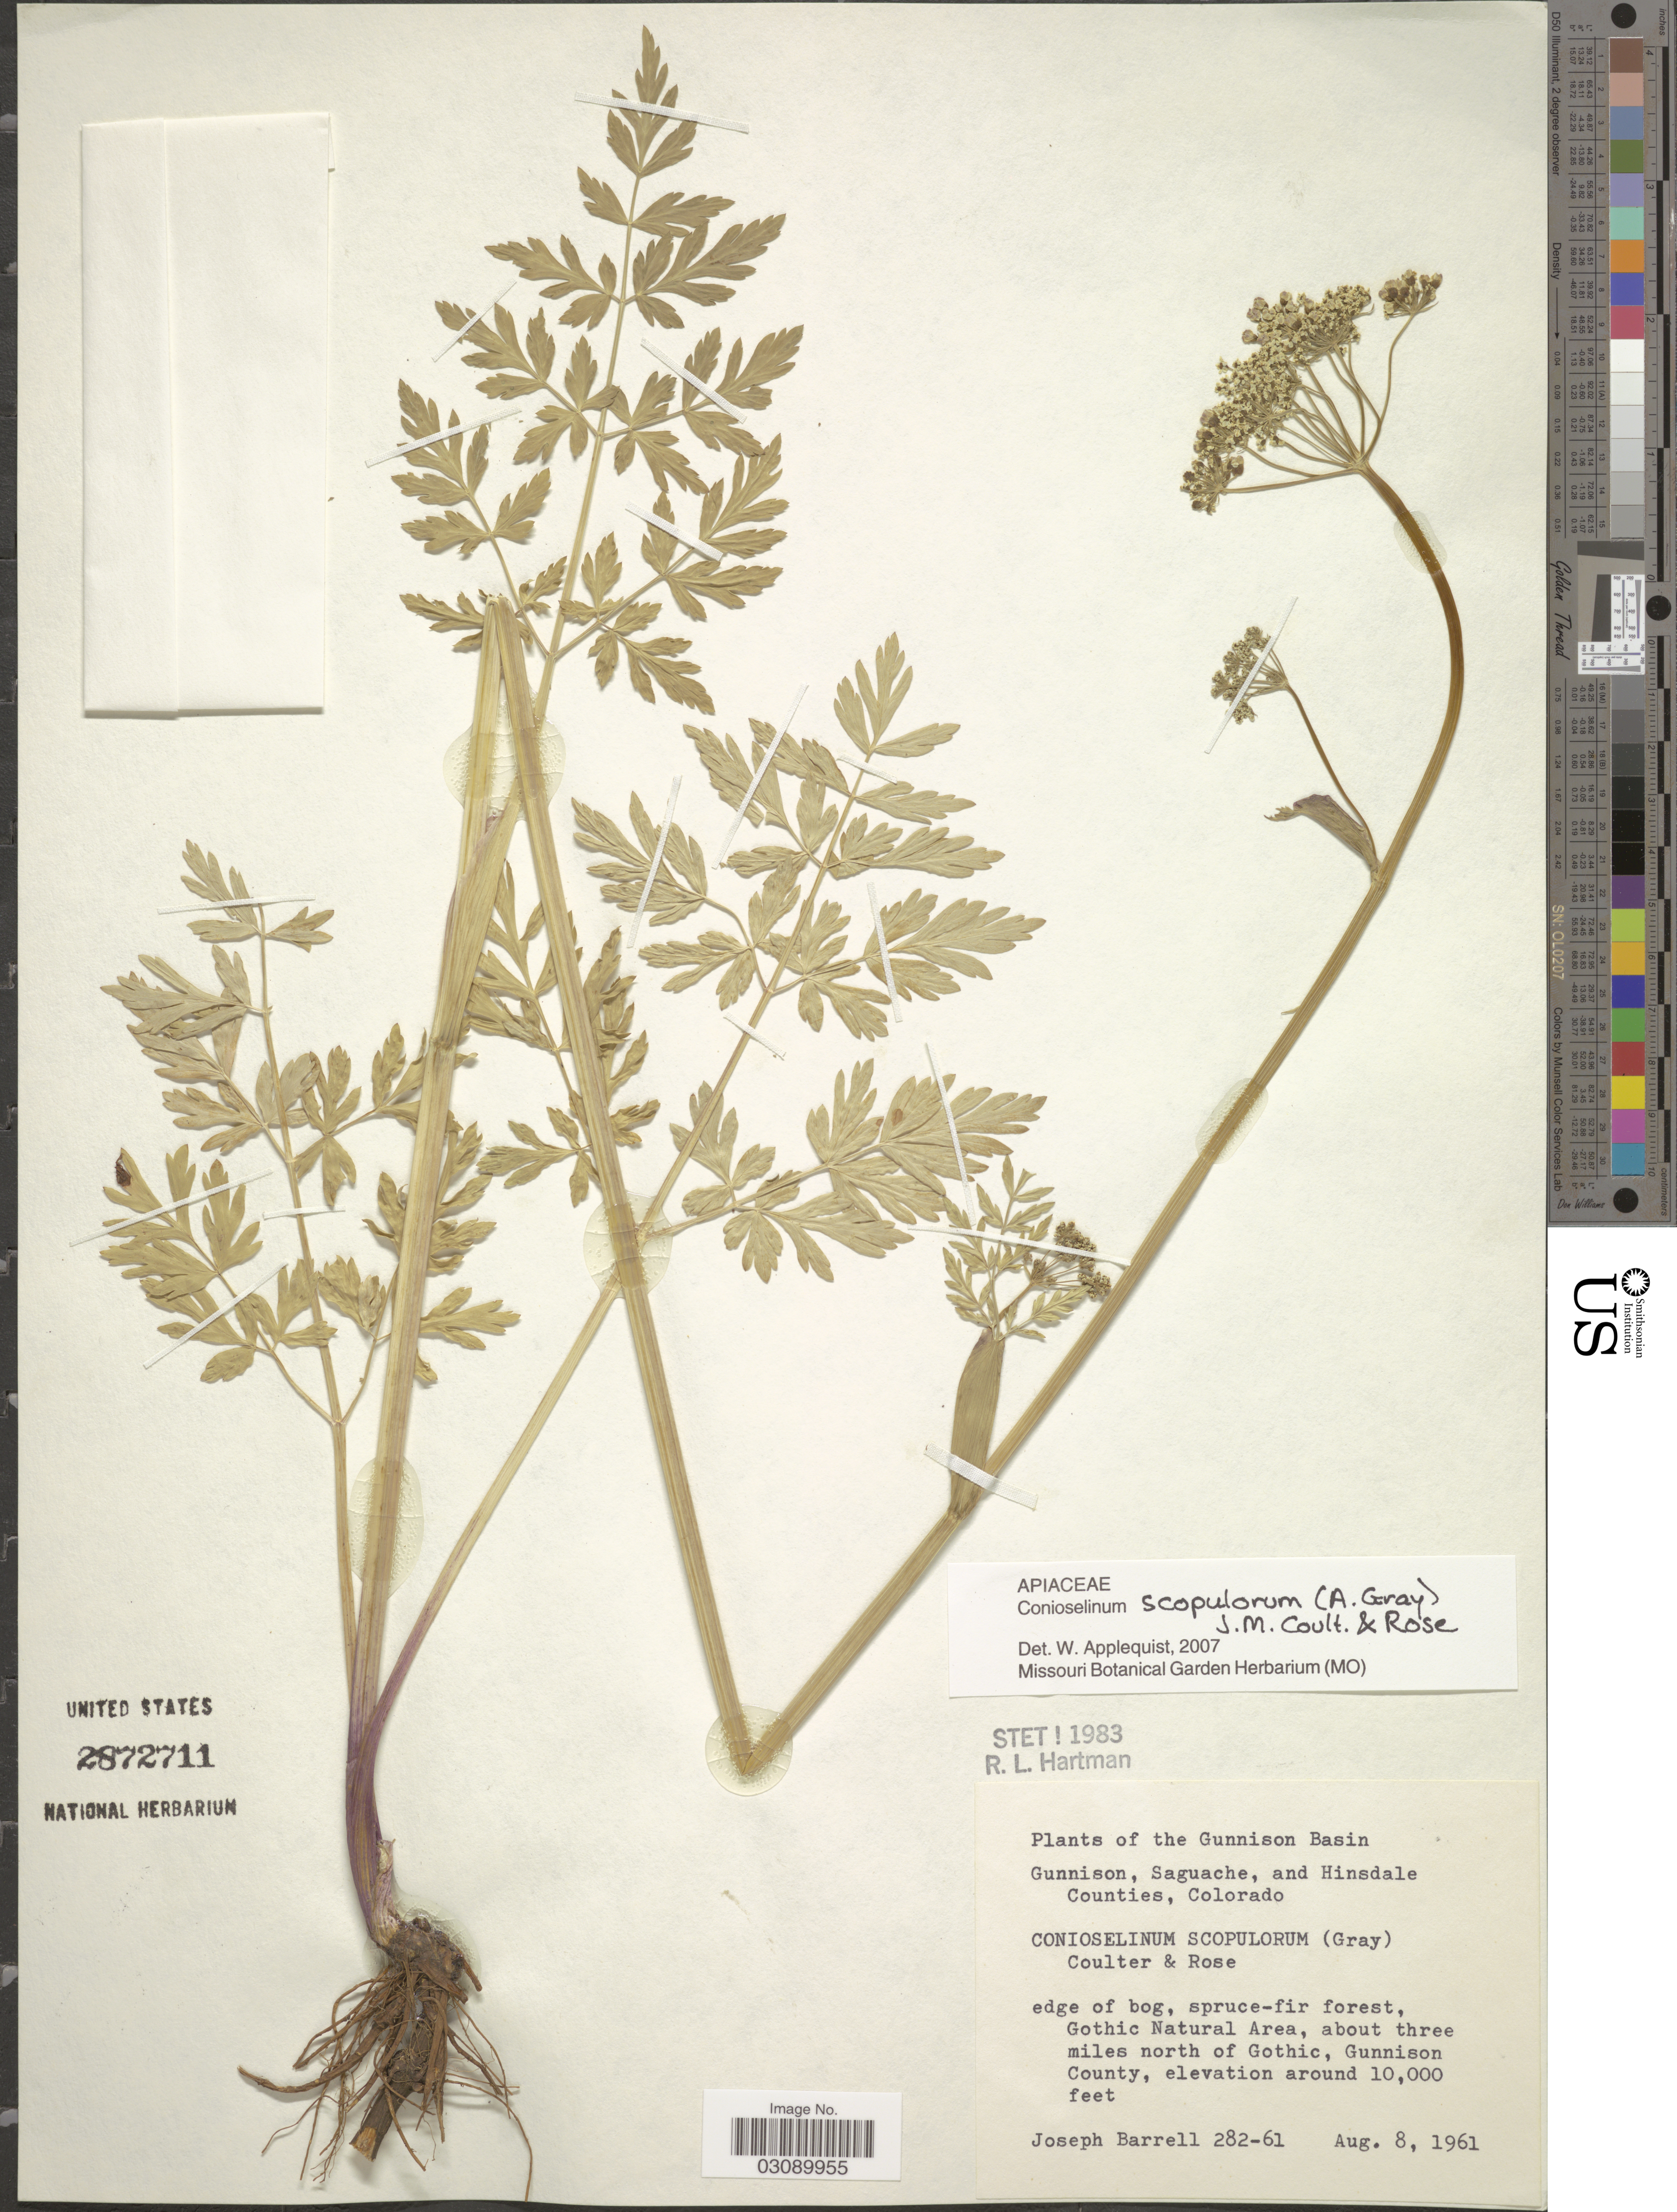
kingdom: Plantae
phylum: Tracheophyta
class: Magnoliopsida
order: Apiales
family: Apiaceae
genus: Conioselinum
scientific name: Conioselinum scopulorum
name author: (A. Gray) J.M. Coult. & Rose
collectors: J. Barrell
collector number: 282-61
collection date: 1961-08-08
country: United States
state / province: Colorado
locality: Gunnison Basin. Gothic Natural Area, about three miles north of Gothic, Gunnison County.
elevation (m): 3048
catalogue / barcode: US 2872711